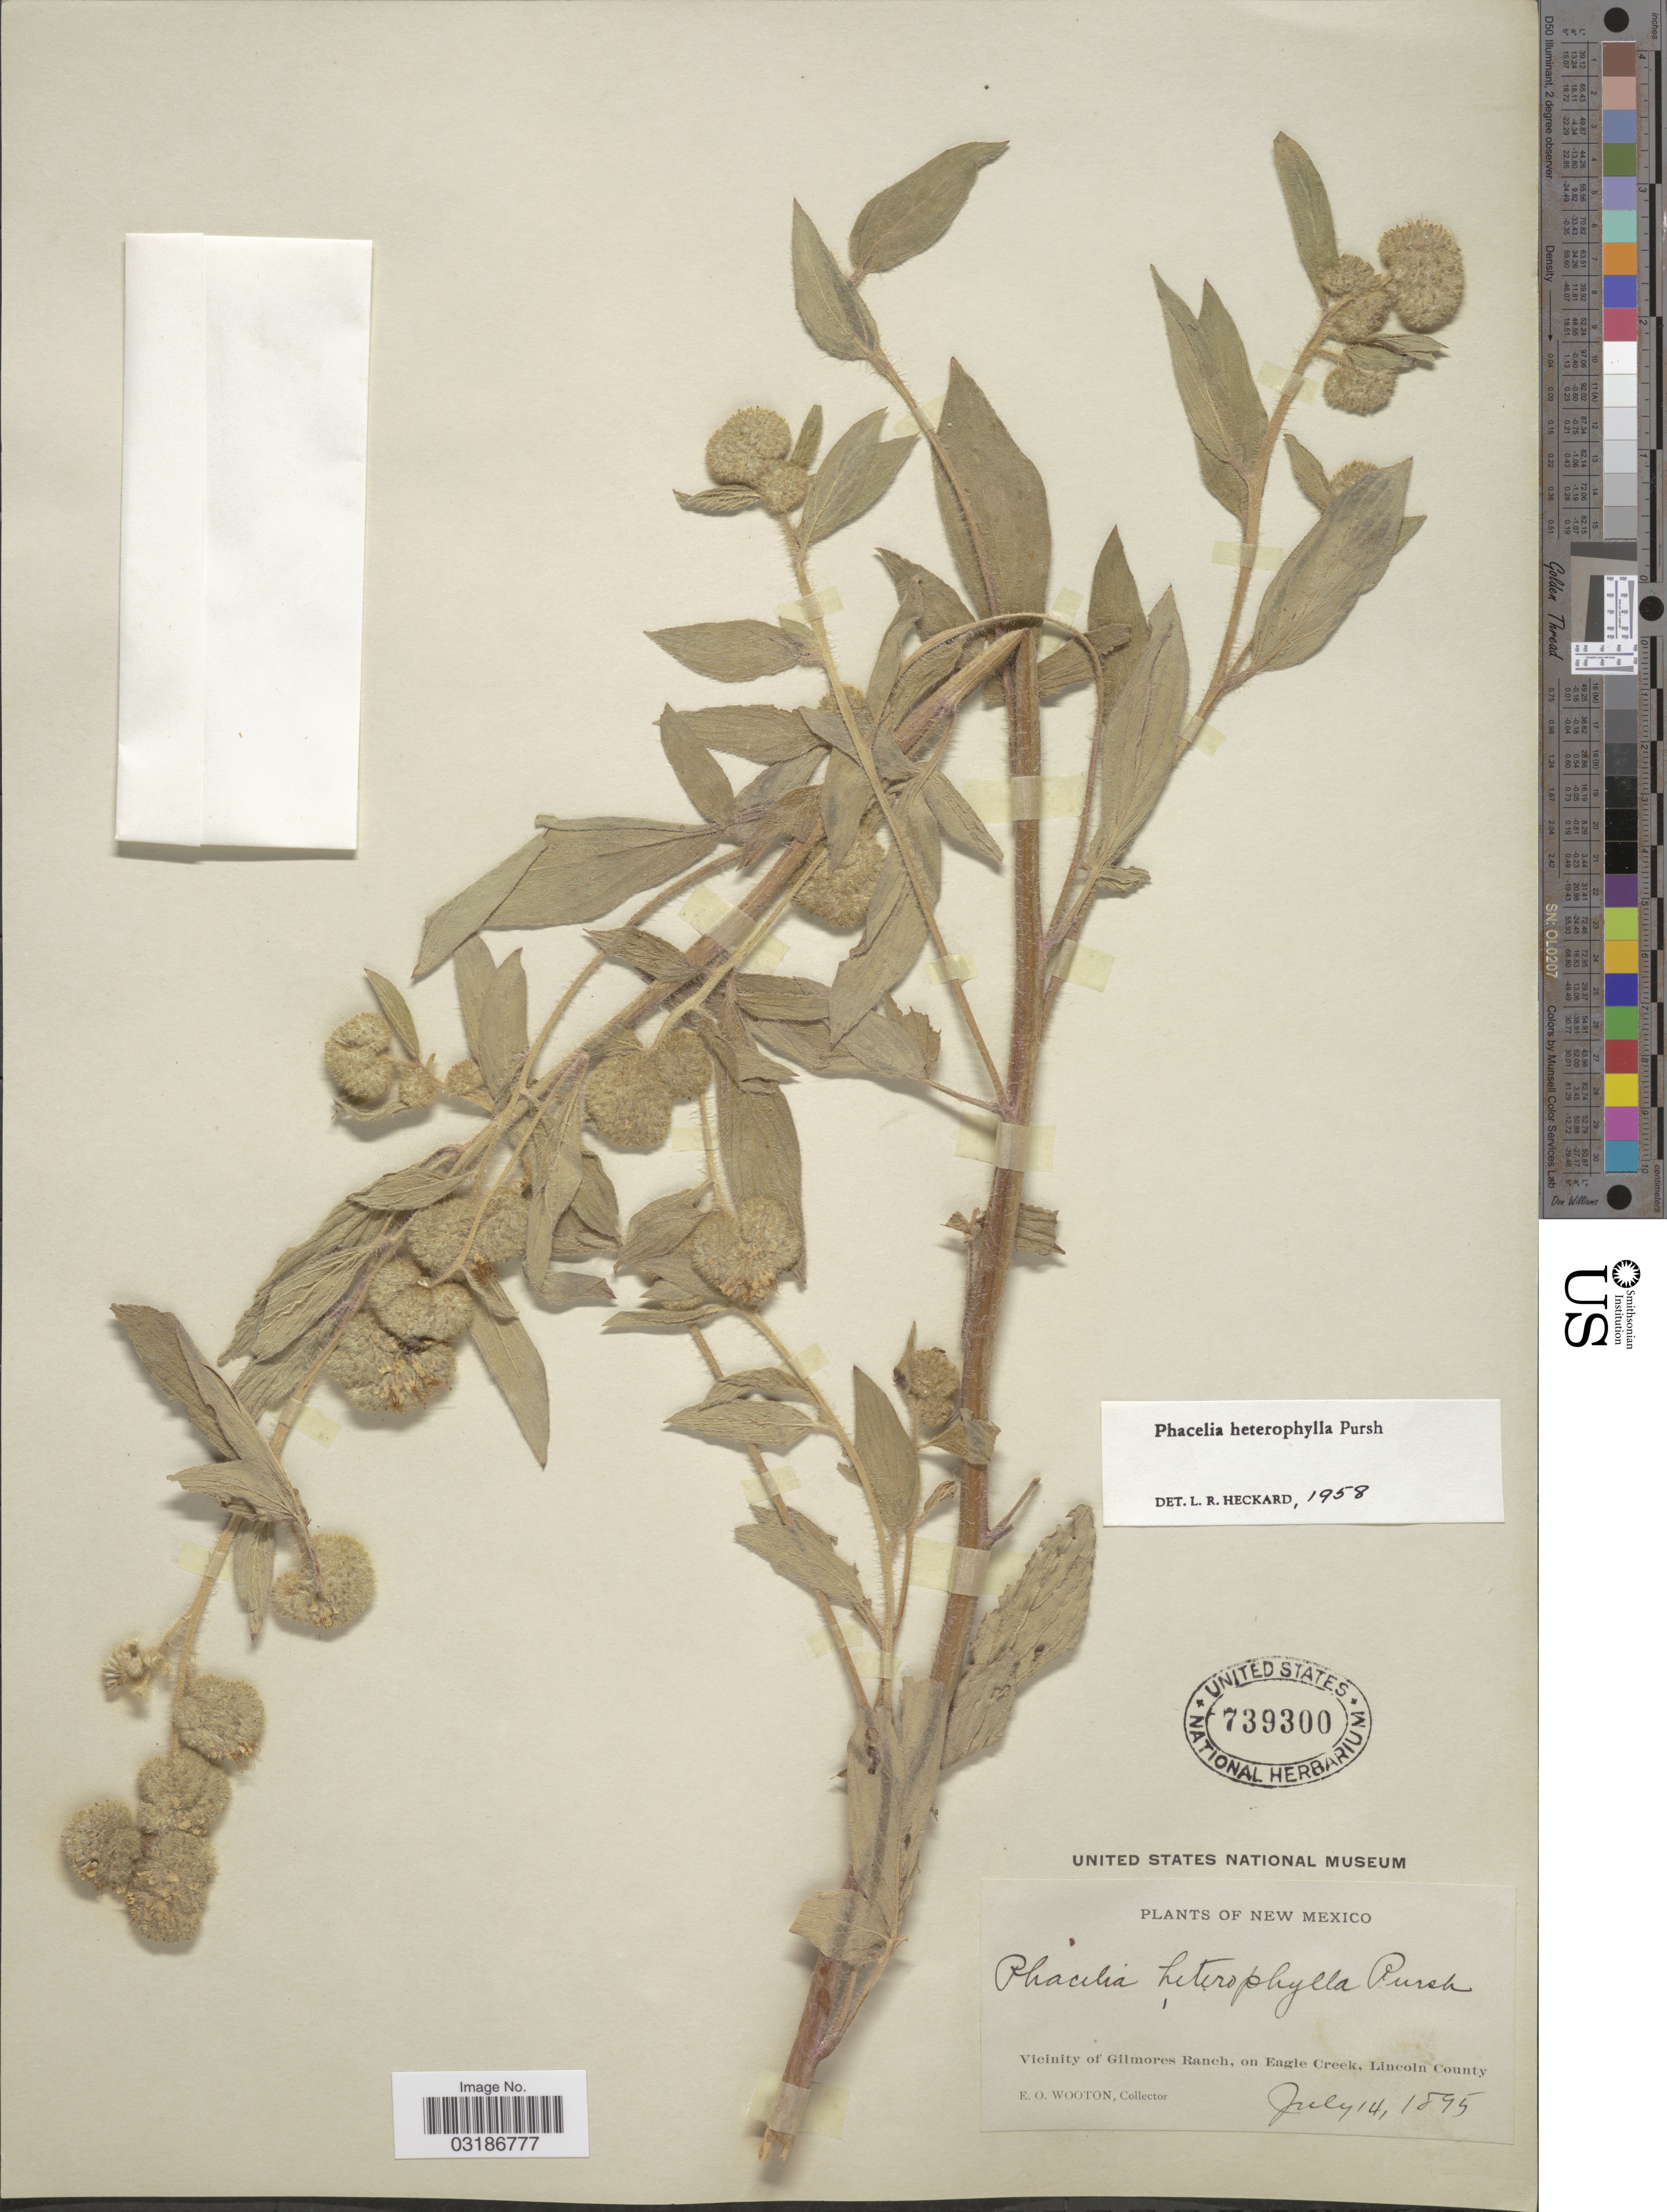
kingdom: Plantae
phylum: Tracheophyta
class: Magnoliopsida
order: Boraginales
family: Hydrophyllaceae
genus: Phacelia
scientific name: Phacelia heterophylla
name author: Pursh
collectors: E. O. Wooton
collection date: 1895-07-14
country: United States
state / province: New Mexico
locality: Vicinity of Gilmores Ranch, on Eagle Creek, Lincoln County.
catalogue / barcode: US 739300